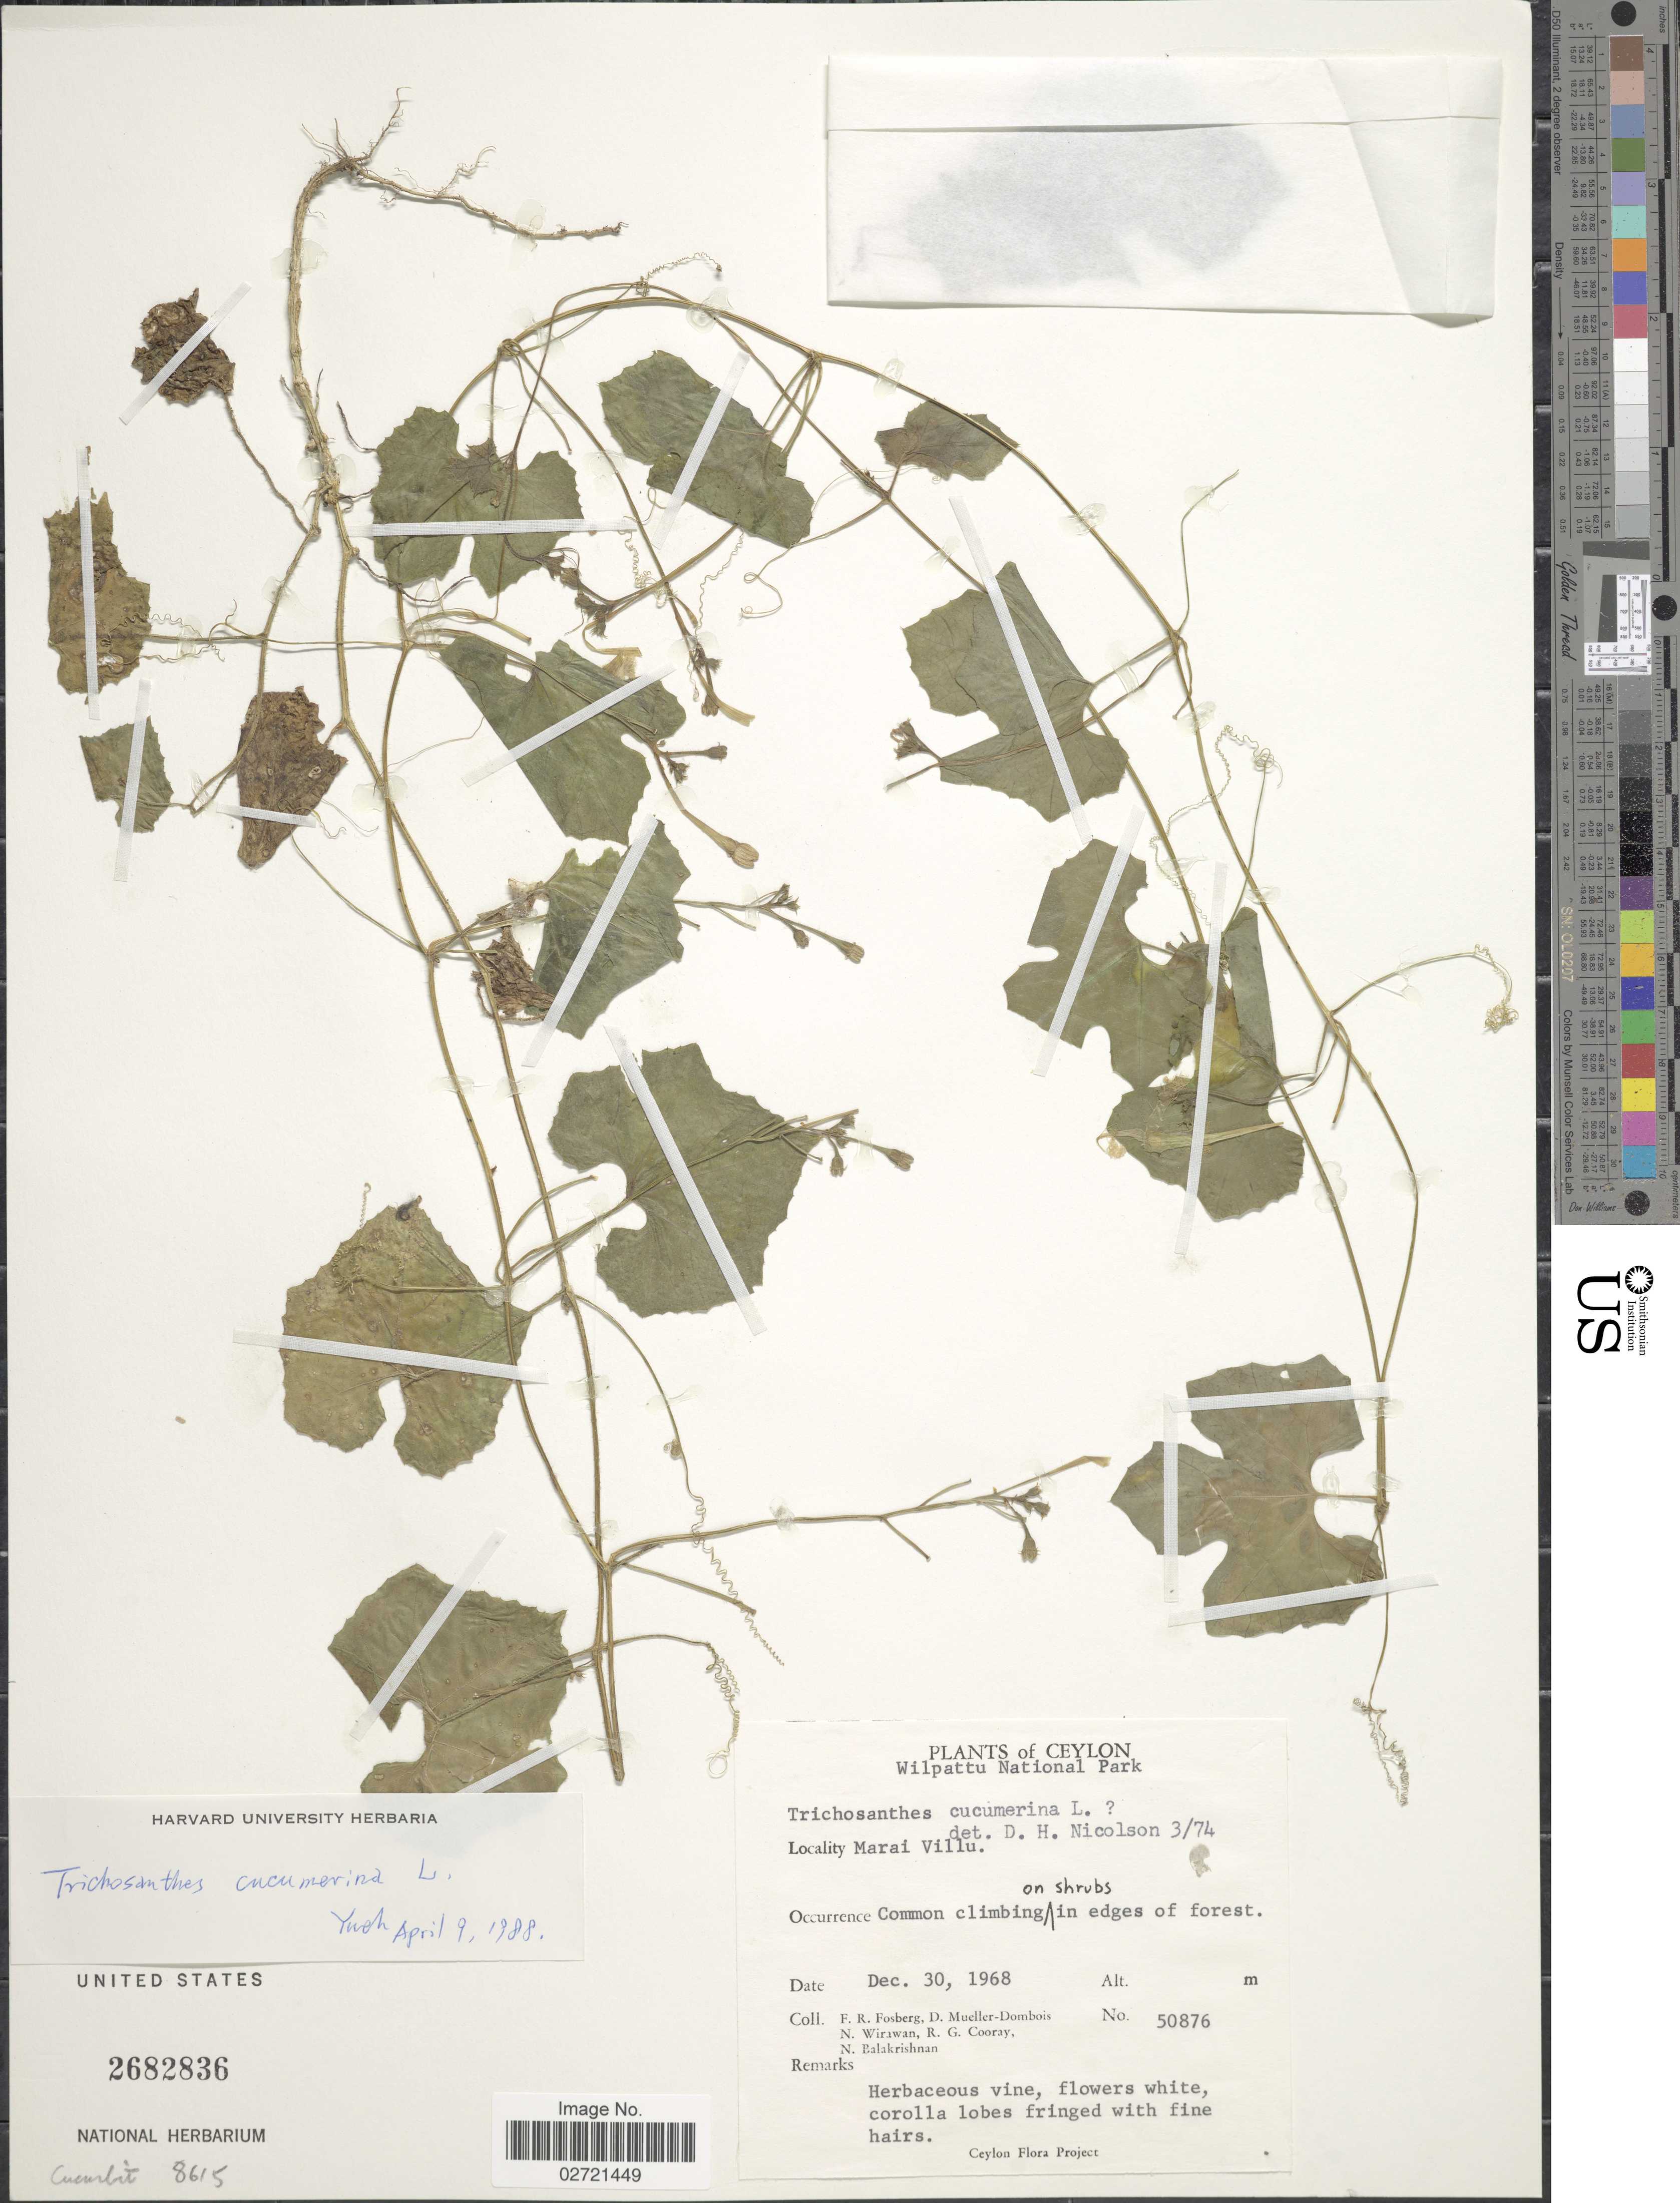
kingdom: Plantae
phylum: Tracheophyta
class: Magnoliopsida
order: Cucurbitales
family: Cucurbitaceae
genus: Trichosanthes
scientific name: Trichosanthes cucumerina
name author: L.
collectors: F. R. Fosberg, D. Mueller-Dombois, N. Wirawan, R. Cooray & N. Balakrishnan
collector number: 50876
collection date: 1968-12-30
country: Sri Lanka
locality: Ceylon, Wilpattu National Park, Marai Villu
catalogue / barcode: US 2682836